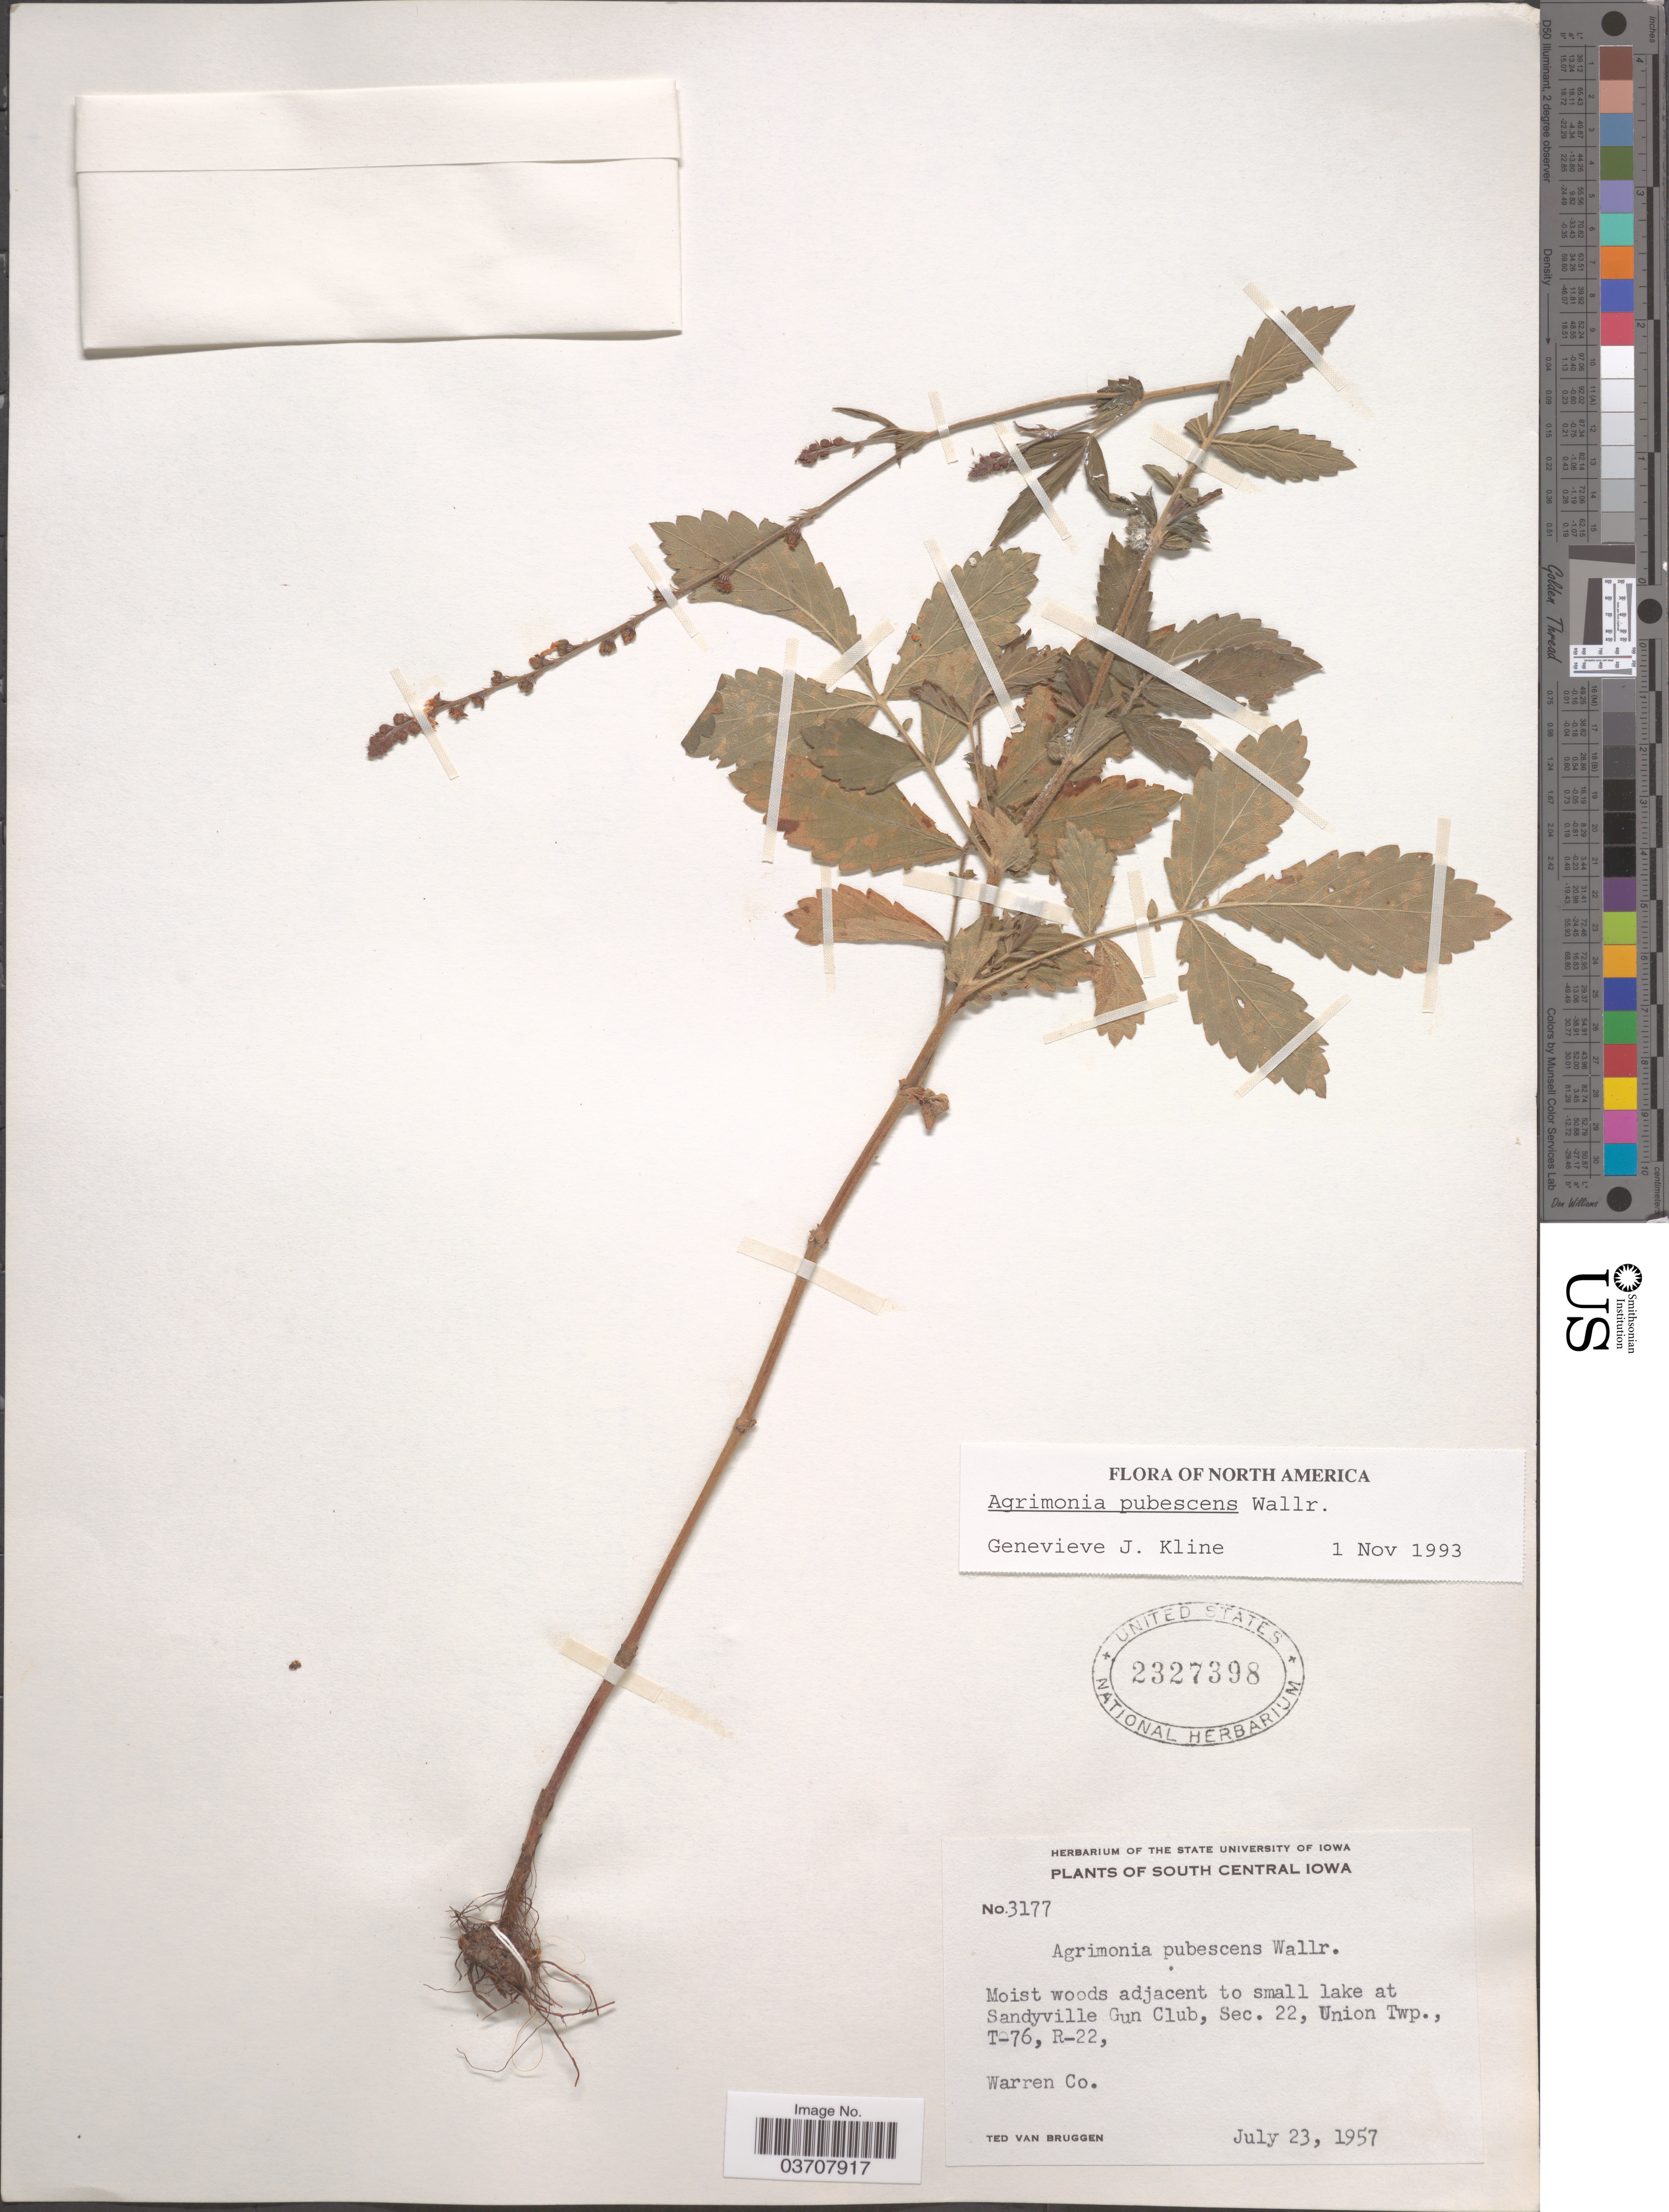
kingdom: Plantae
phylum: Tracheophyta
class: Magnoliopsida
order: Rosales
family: Rosaceae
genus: Agrimonia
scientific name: Agrimonia pubescens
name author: Wallr.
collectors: T. van Bruggen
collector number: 3177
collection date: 1957-07-23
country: United States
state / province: Iowa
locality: South Central Iowa. Small lake at Sandyville Gun Club, Sec. 22, Union Twp., T-76, R-22, Warren Co.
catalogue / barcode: US 2327398